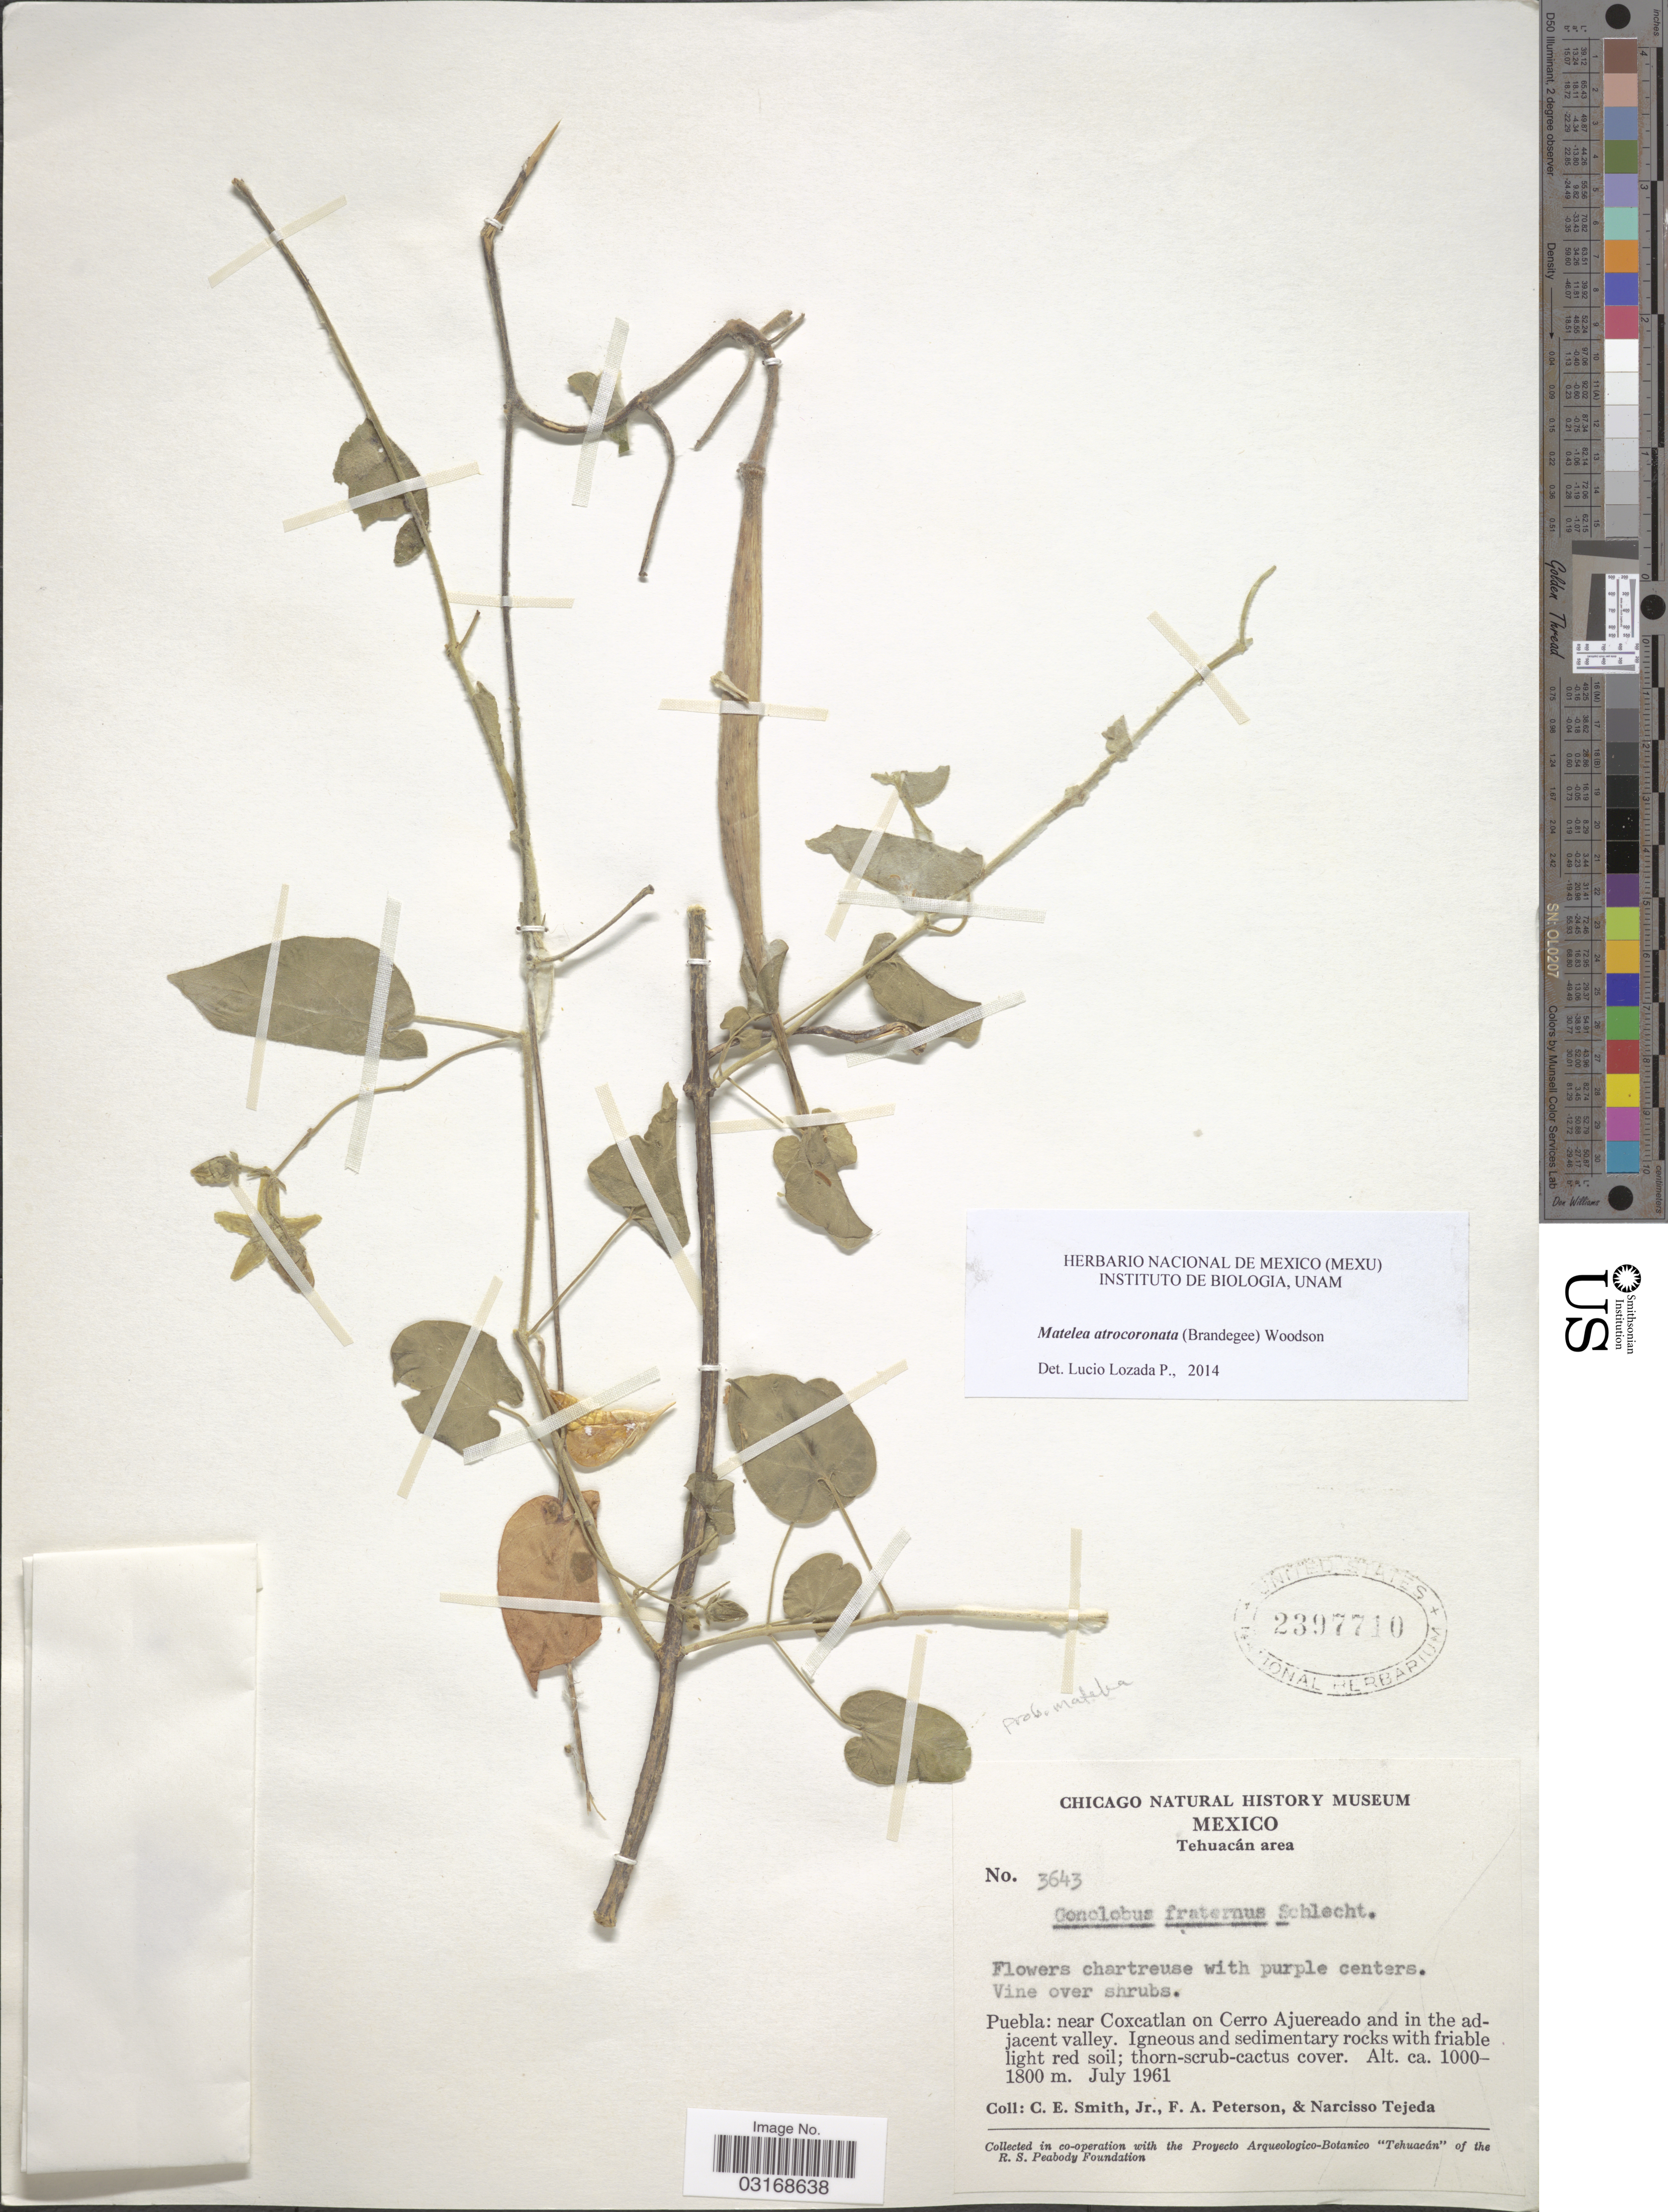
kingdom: Plantae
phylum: Tracheophyta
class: Magnoliopsida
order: Gentianales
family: Apocynaceae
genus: Matelea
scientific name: Matelea atrocoronata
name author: (Brandegee) Woodson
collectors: C. E. Smith Jr., F. A. Peterson & N. Tejeda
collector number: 3643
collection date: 1961-07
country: Mexico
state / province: Puebla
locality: Tehuacán area. Near Coxcatlan on Cerro Ajuereado and in the adjacent valley.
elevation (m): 1000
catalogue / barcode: US 2397710